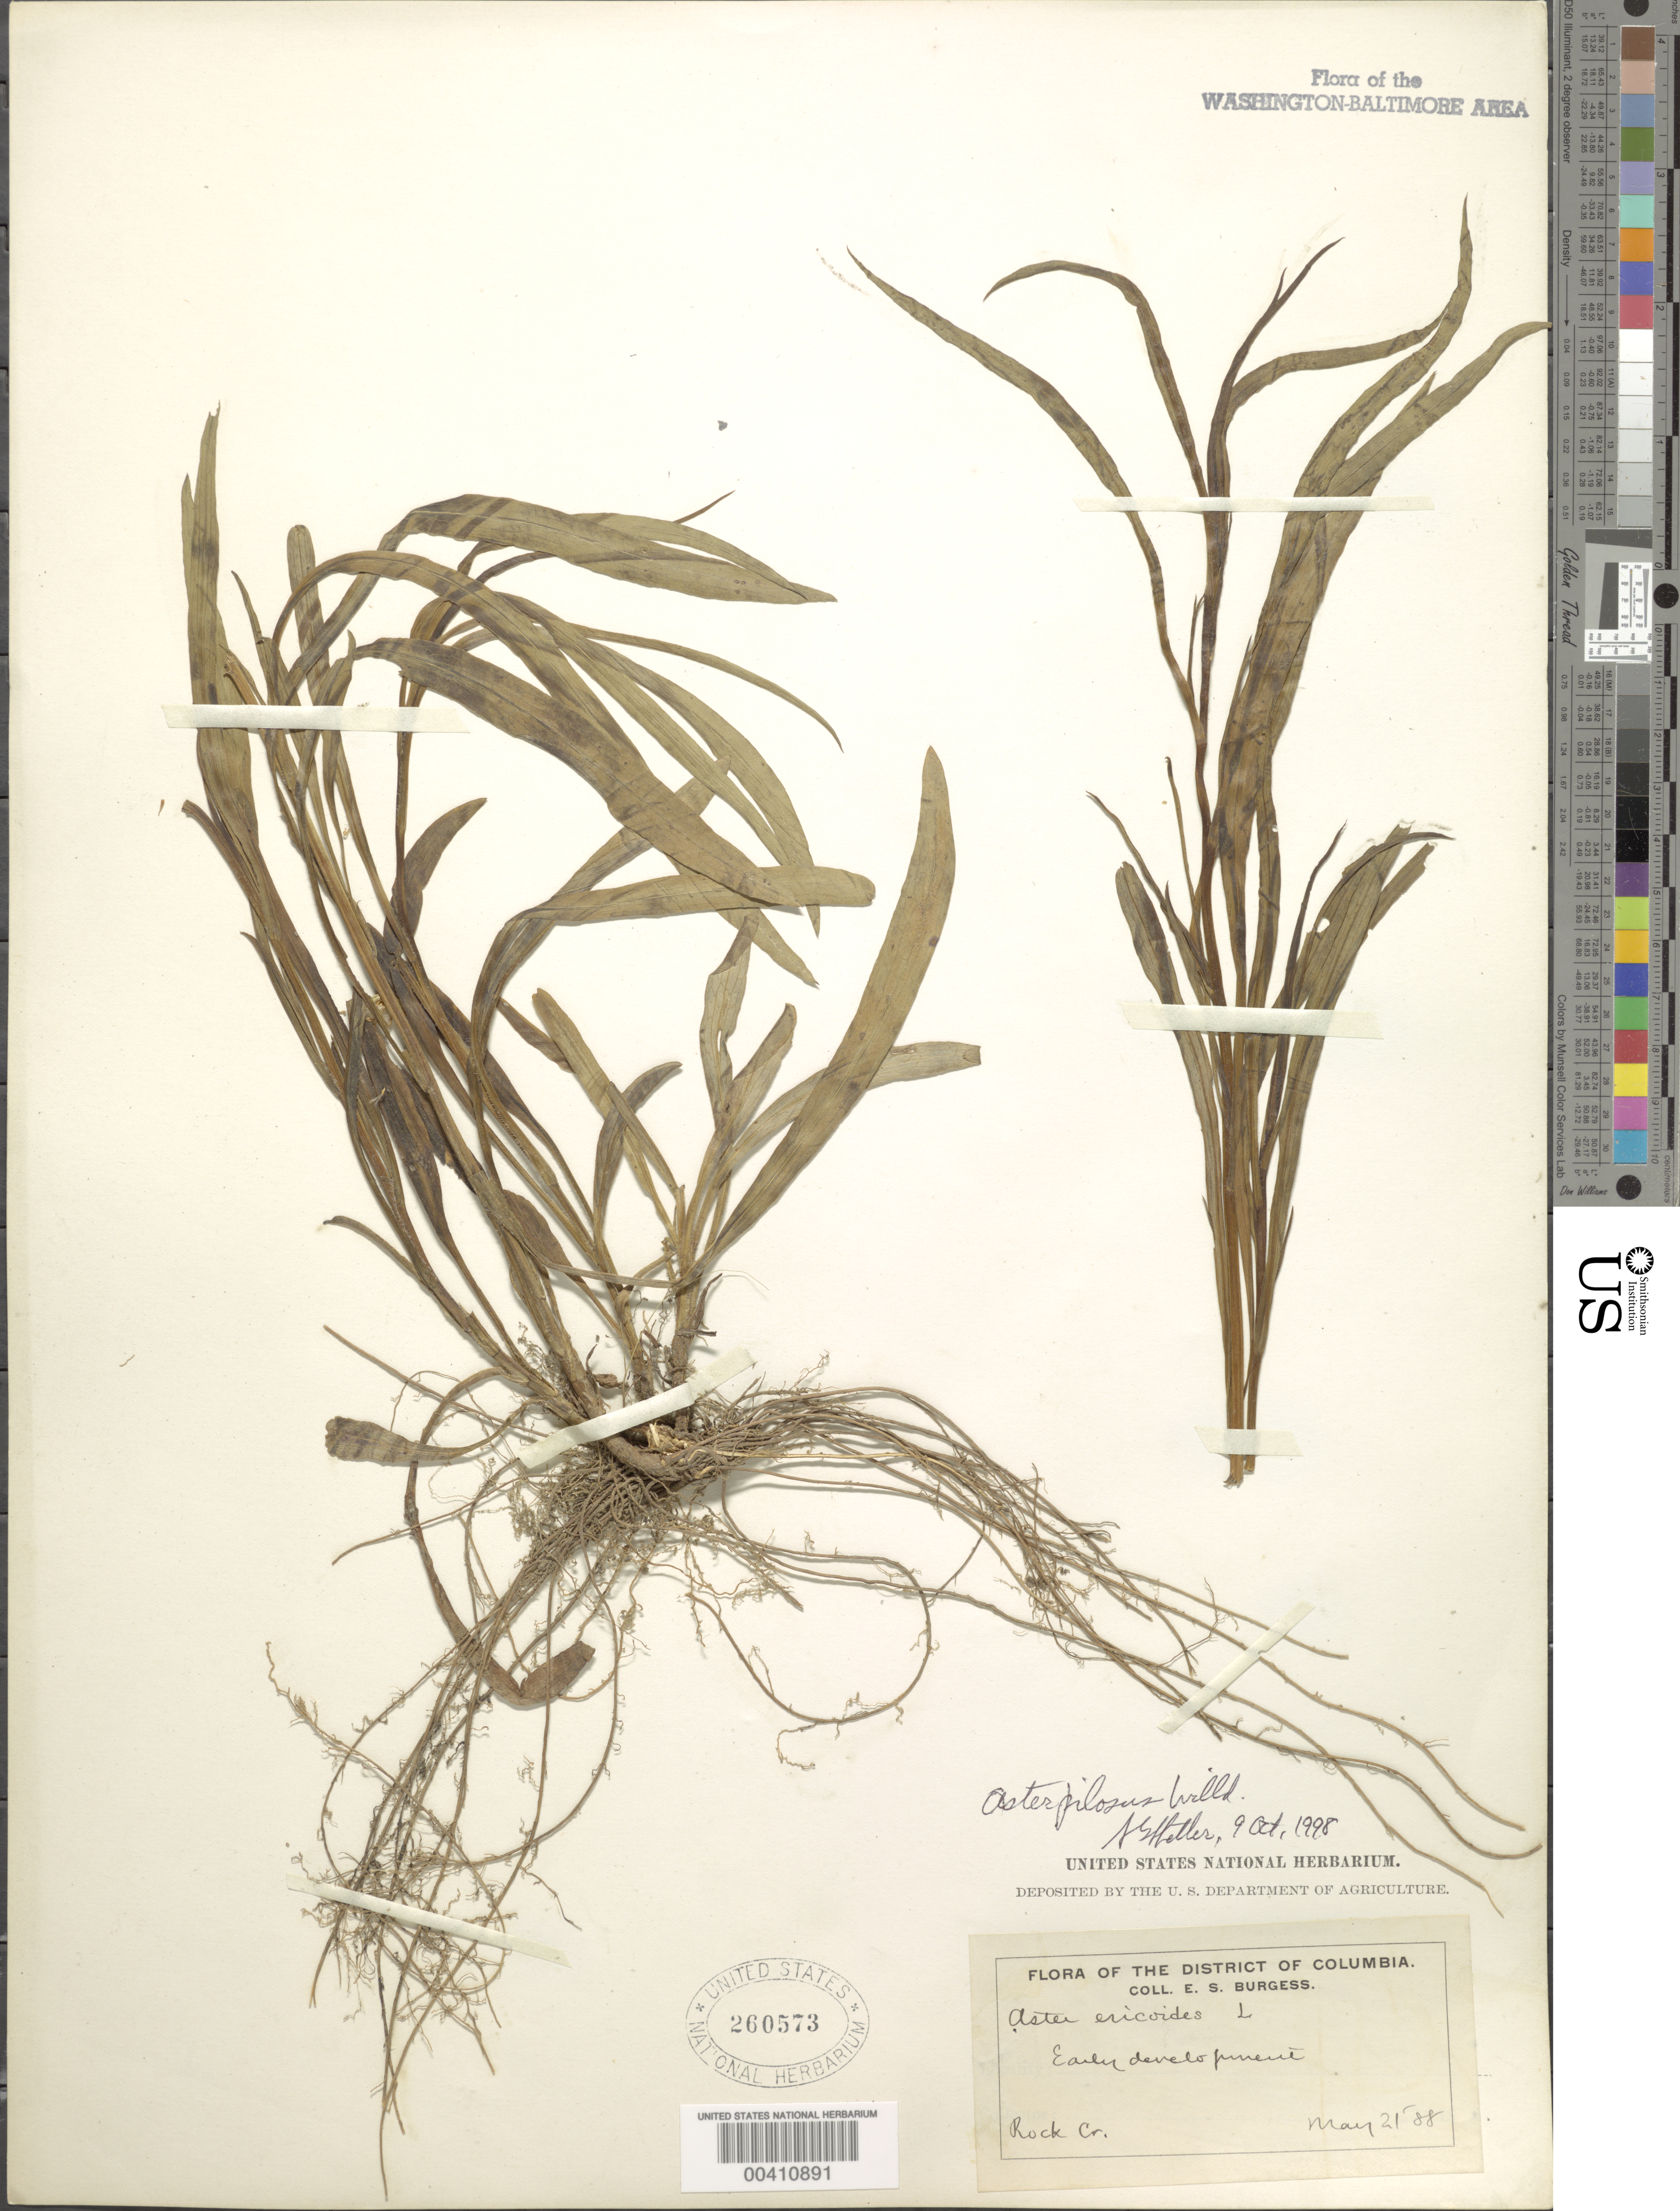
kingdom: Plantae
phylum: Tracheophyta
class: Magnoliopsida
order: Asterales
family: Asteraceae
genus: Symphyotrichum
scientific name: Symphyotrichum pilosum var. pringlei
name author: (A. Gray) G.L. Nesom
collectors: E. Burgess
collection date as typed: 21 May 1888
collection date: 1888-05-21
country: United States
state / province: District of Columbia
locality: Rock Creek Rock Creek Park & vicinity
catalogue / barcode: US 260573